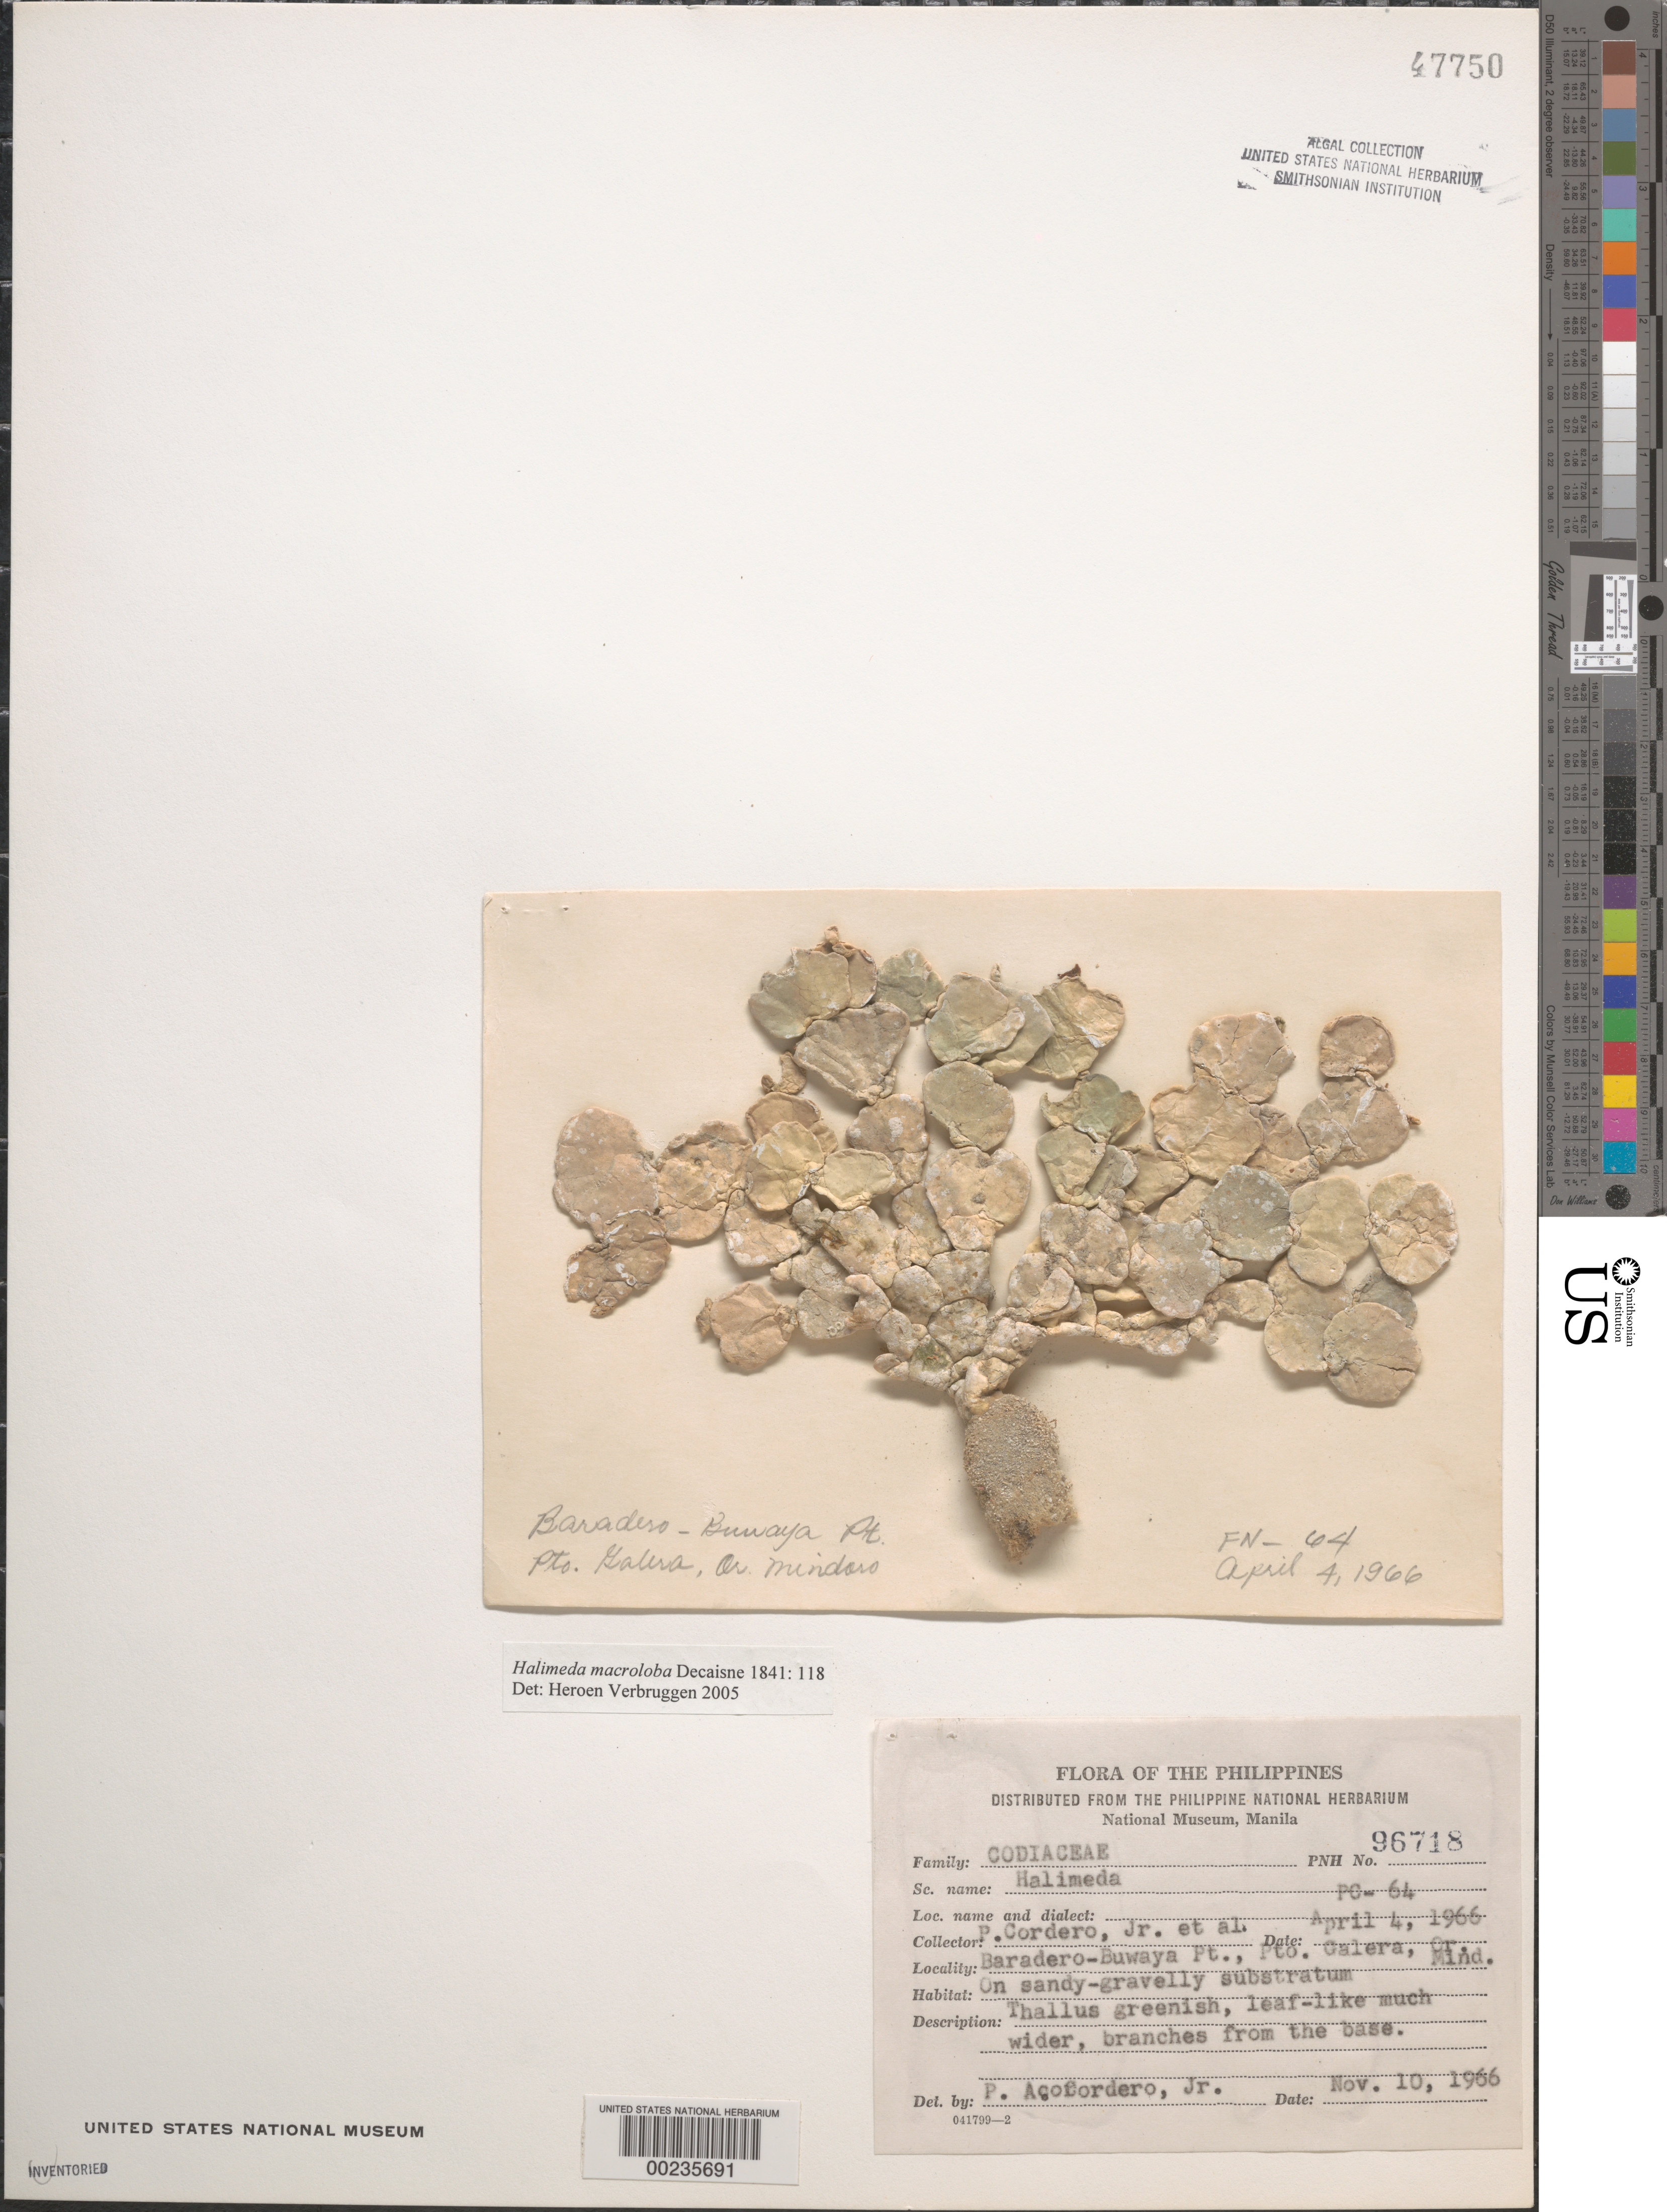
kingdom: Plantae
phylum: Chlorophyta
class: Ulvophyceae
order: Bryopsidales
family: Halimedaceae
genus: Halimeda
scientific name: Halimeda macroloba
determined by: Verbruggen, H.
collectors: P. A. Cordero et al.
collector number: PC-64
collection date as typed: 04 Apr 1966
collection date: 1966-04-04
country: Philippines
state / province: Mimaropa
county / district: Mindoro Oriental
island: Mindoro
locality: Baradero-Buwaya Point, Puerto Galera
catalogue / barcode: US 47750